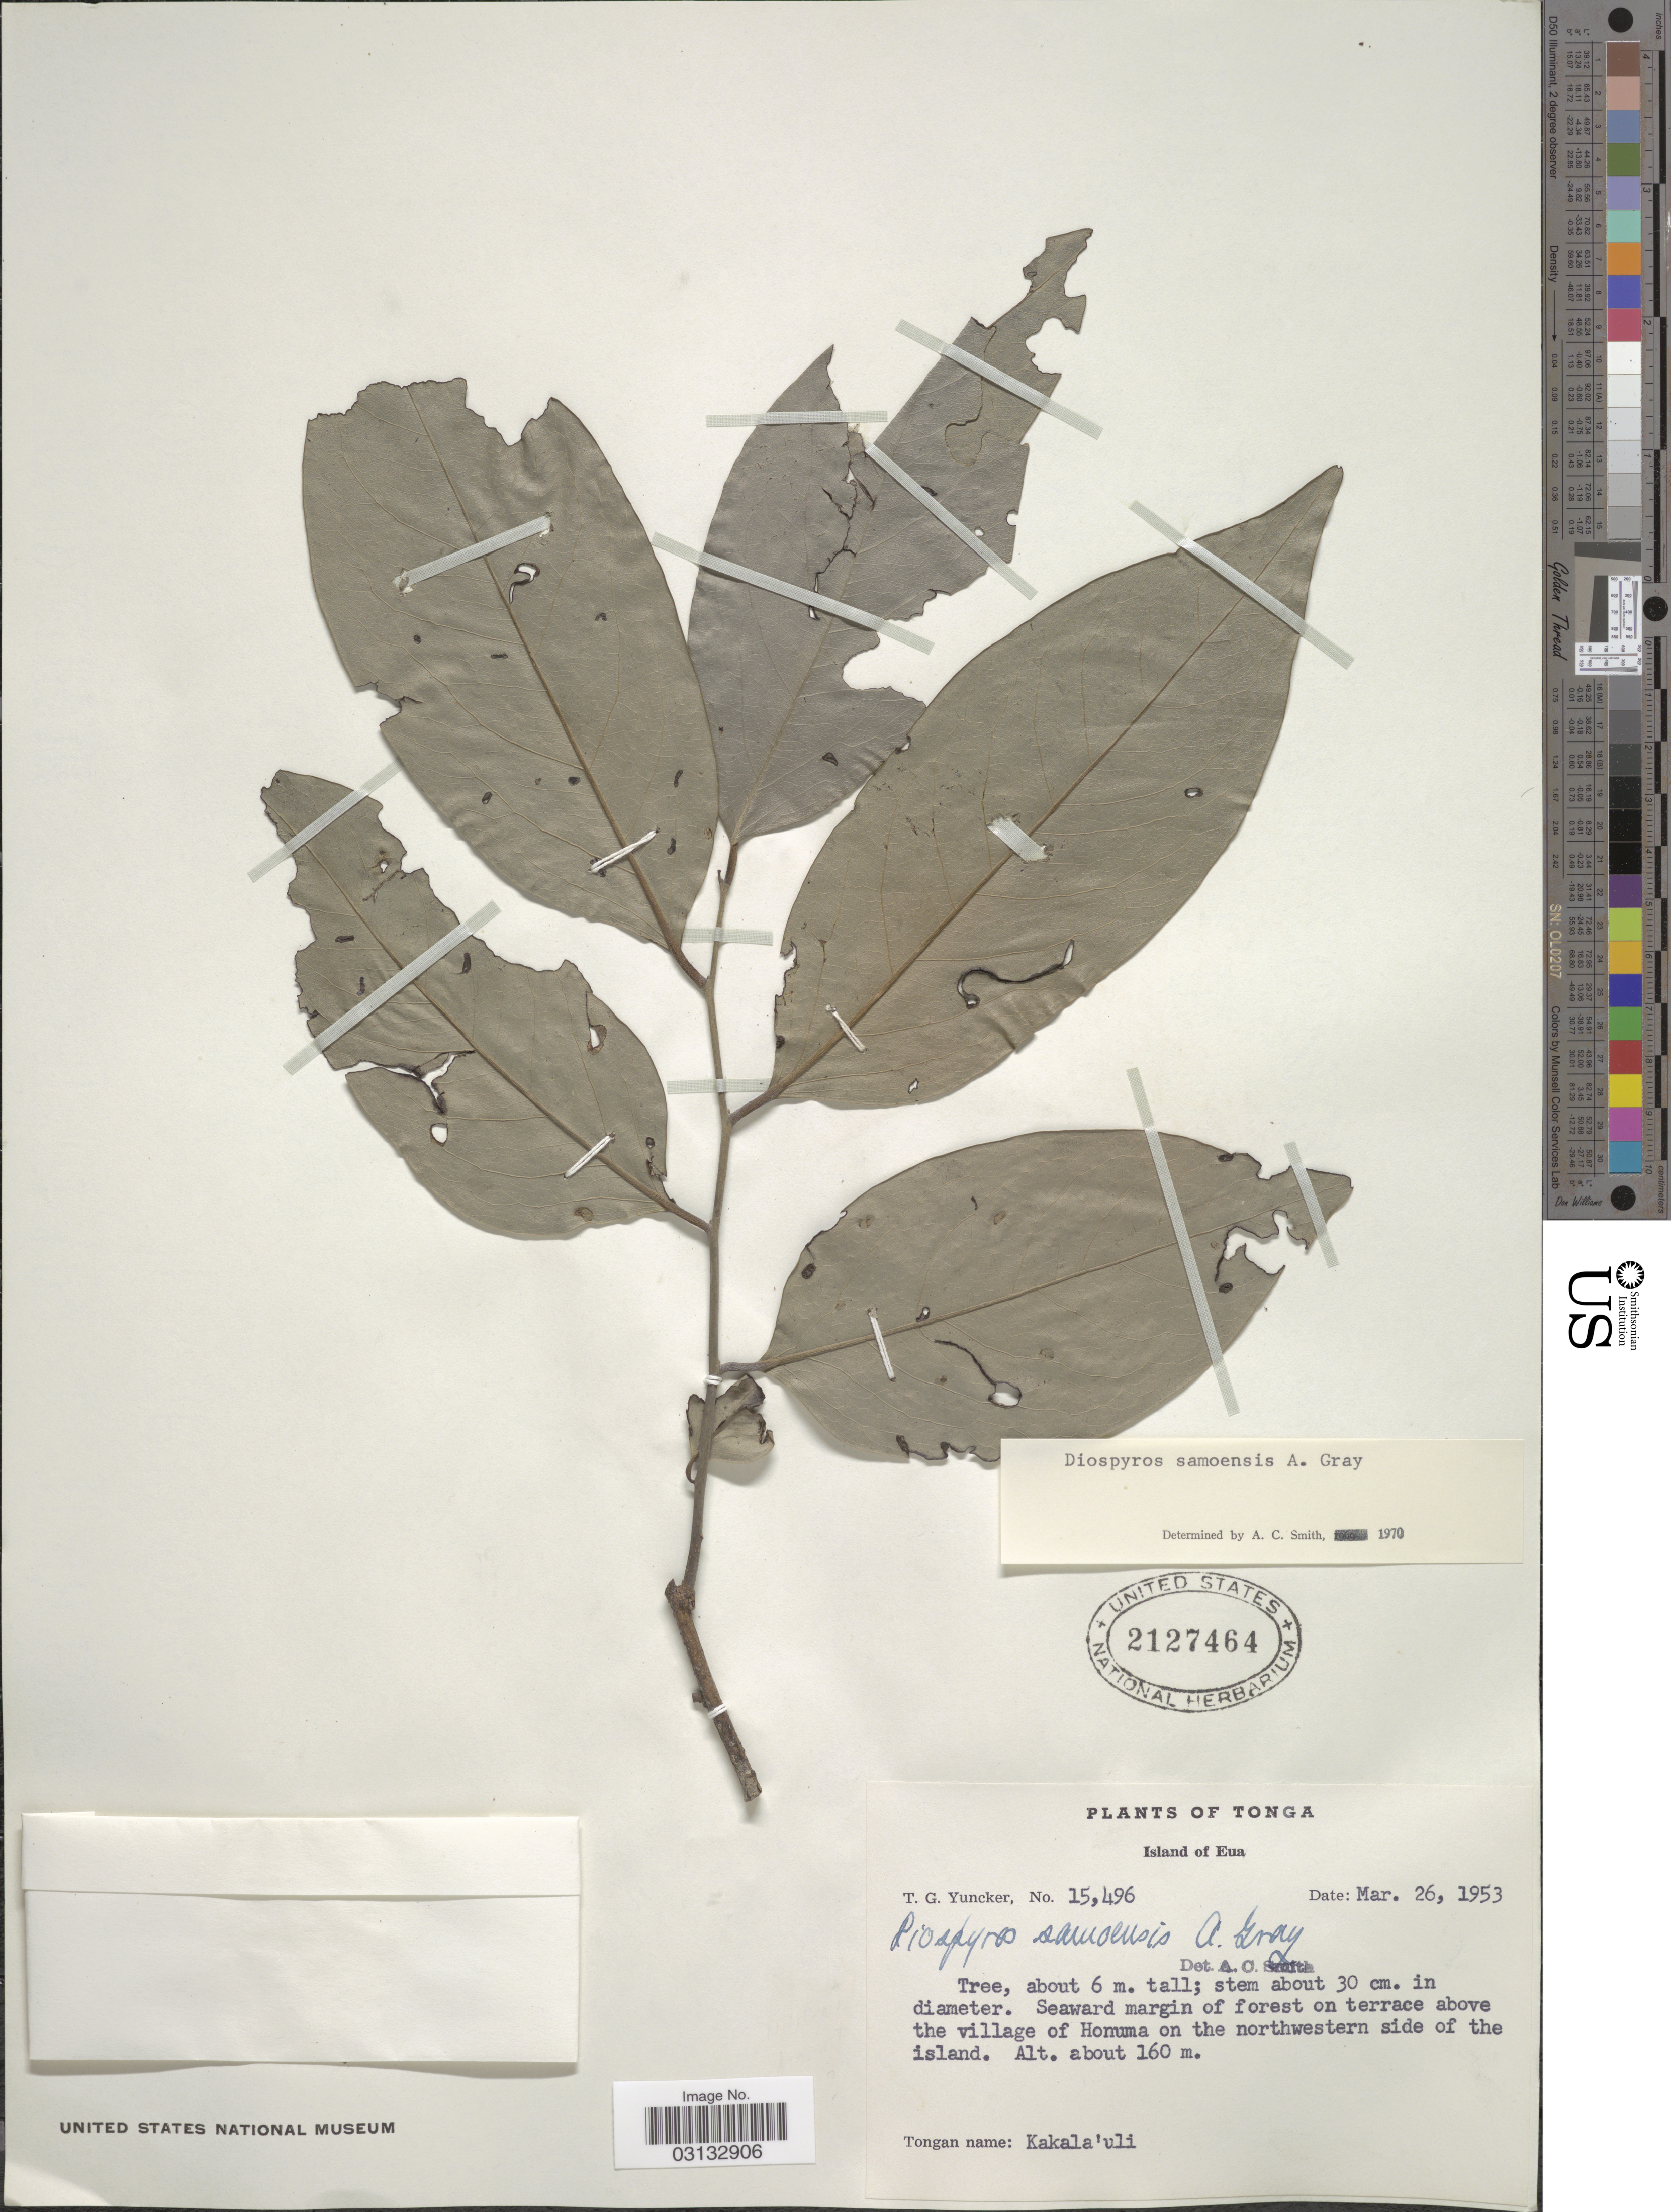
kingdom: Plantae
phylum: Tracheophyta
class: Magnoliopsida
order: Ericales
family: Ebenaceae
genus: Diospyros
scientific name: Diospyros samoensis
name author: A. Gray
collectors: T. G. Yuncker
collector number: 15496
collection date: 1953-03-26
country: Tonga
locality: Island of Eua. Seaward margin of forest on terrace above the village of Honuma on the northwestern side of the island.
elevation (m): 160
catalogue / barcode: US 2127464